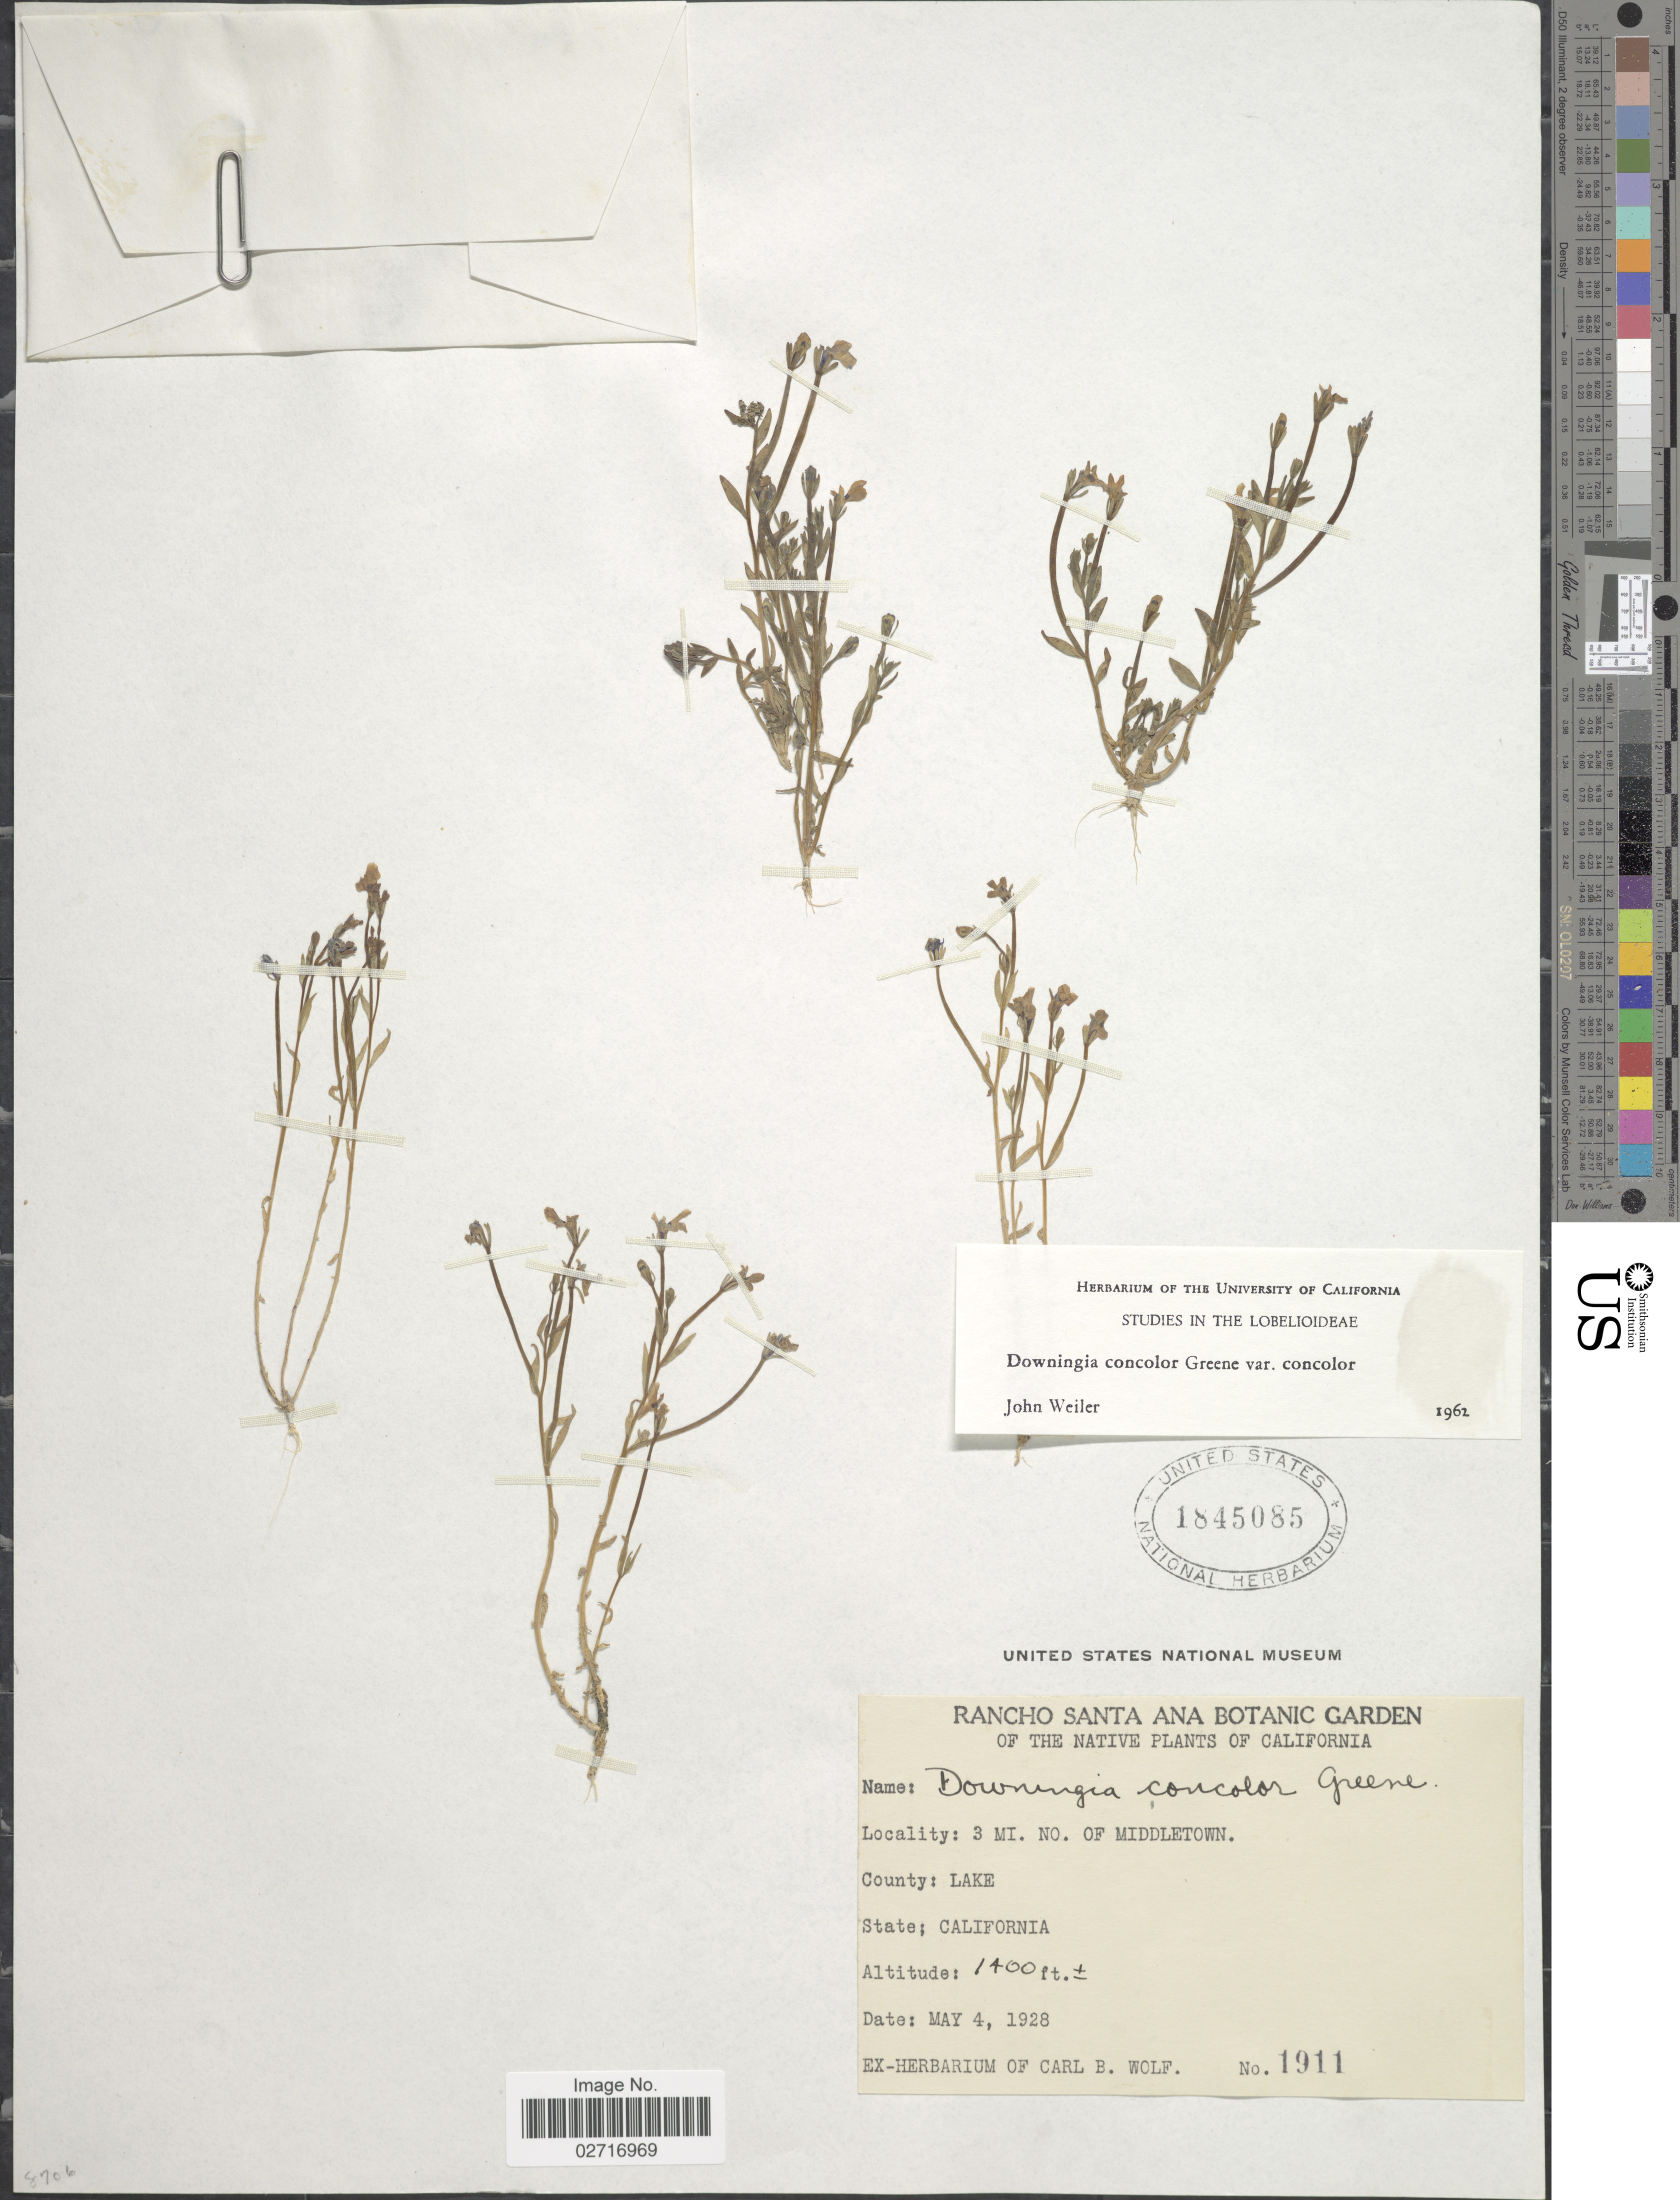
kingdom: Plantae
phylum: Tracheophyta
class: Magnoliopsida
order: Asterales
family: Campanulaceae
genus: Downingia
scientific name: Downingia concolor var. concolor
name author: Greene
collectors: ex herb. Carl B. Wolf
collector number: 1911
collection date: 1928-05-04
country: United States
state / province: California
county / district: Lake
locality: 3 mi. NO, of Middletown. County: Lake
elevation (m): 427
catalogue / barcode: US 1845085